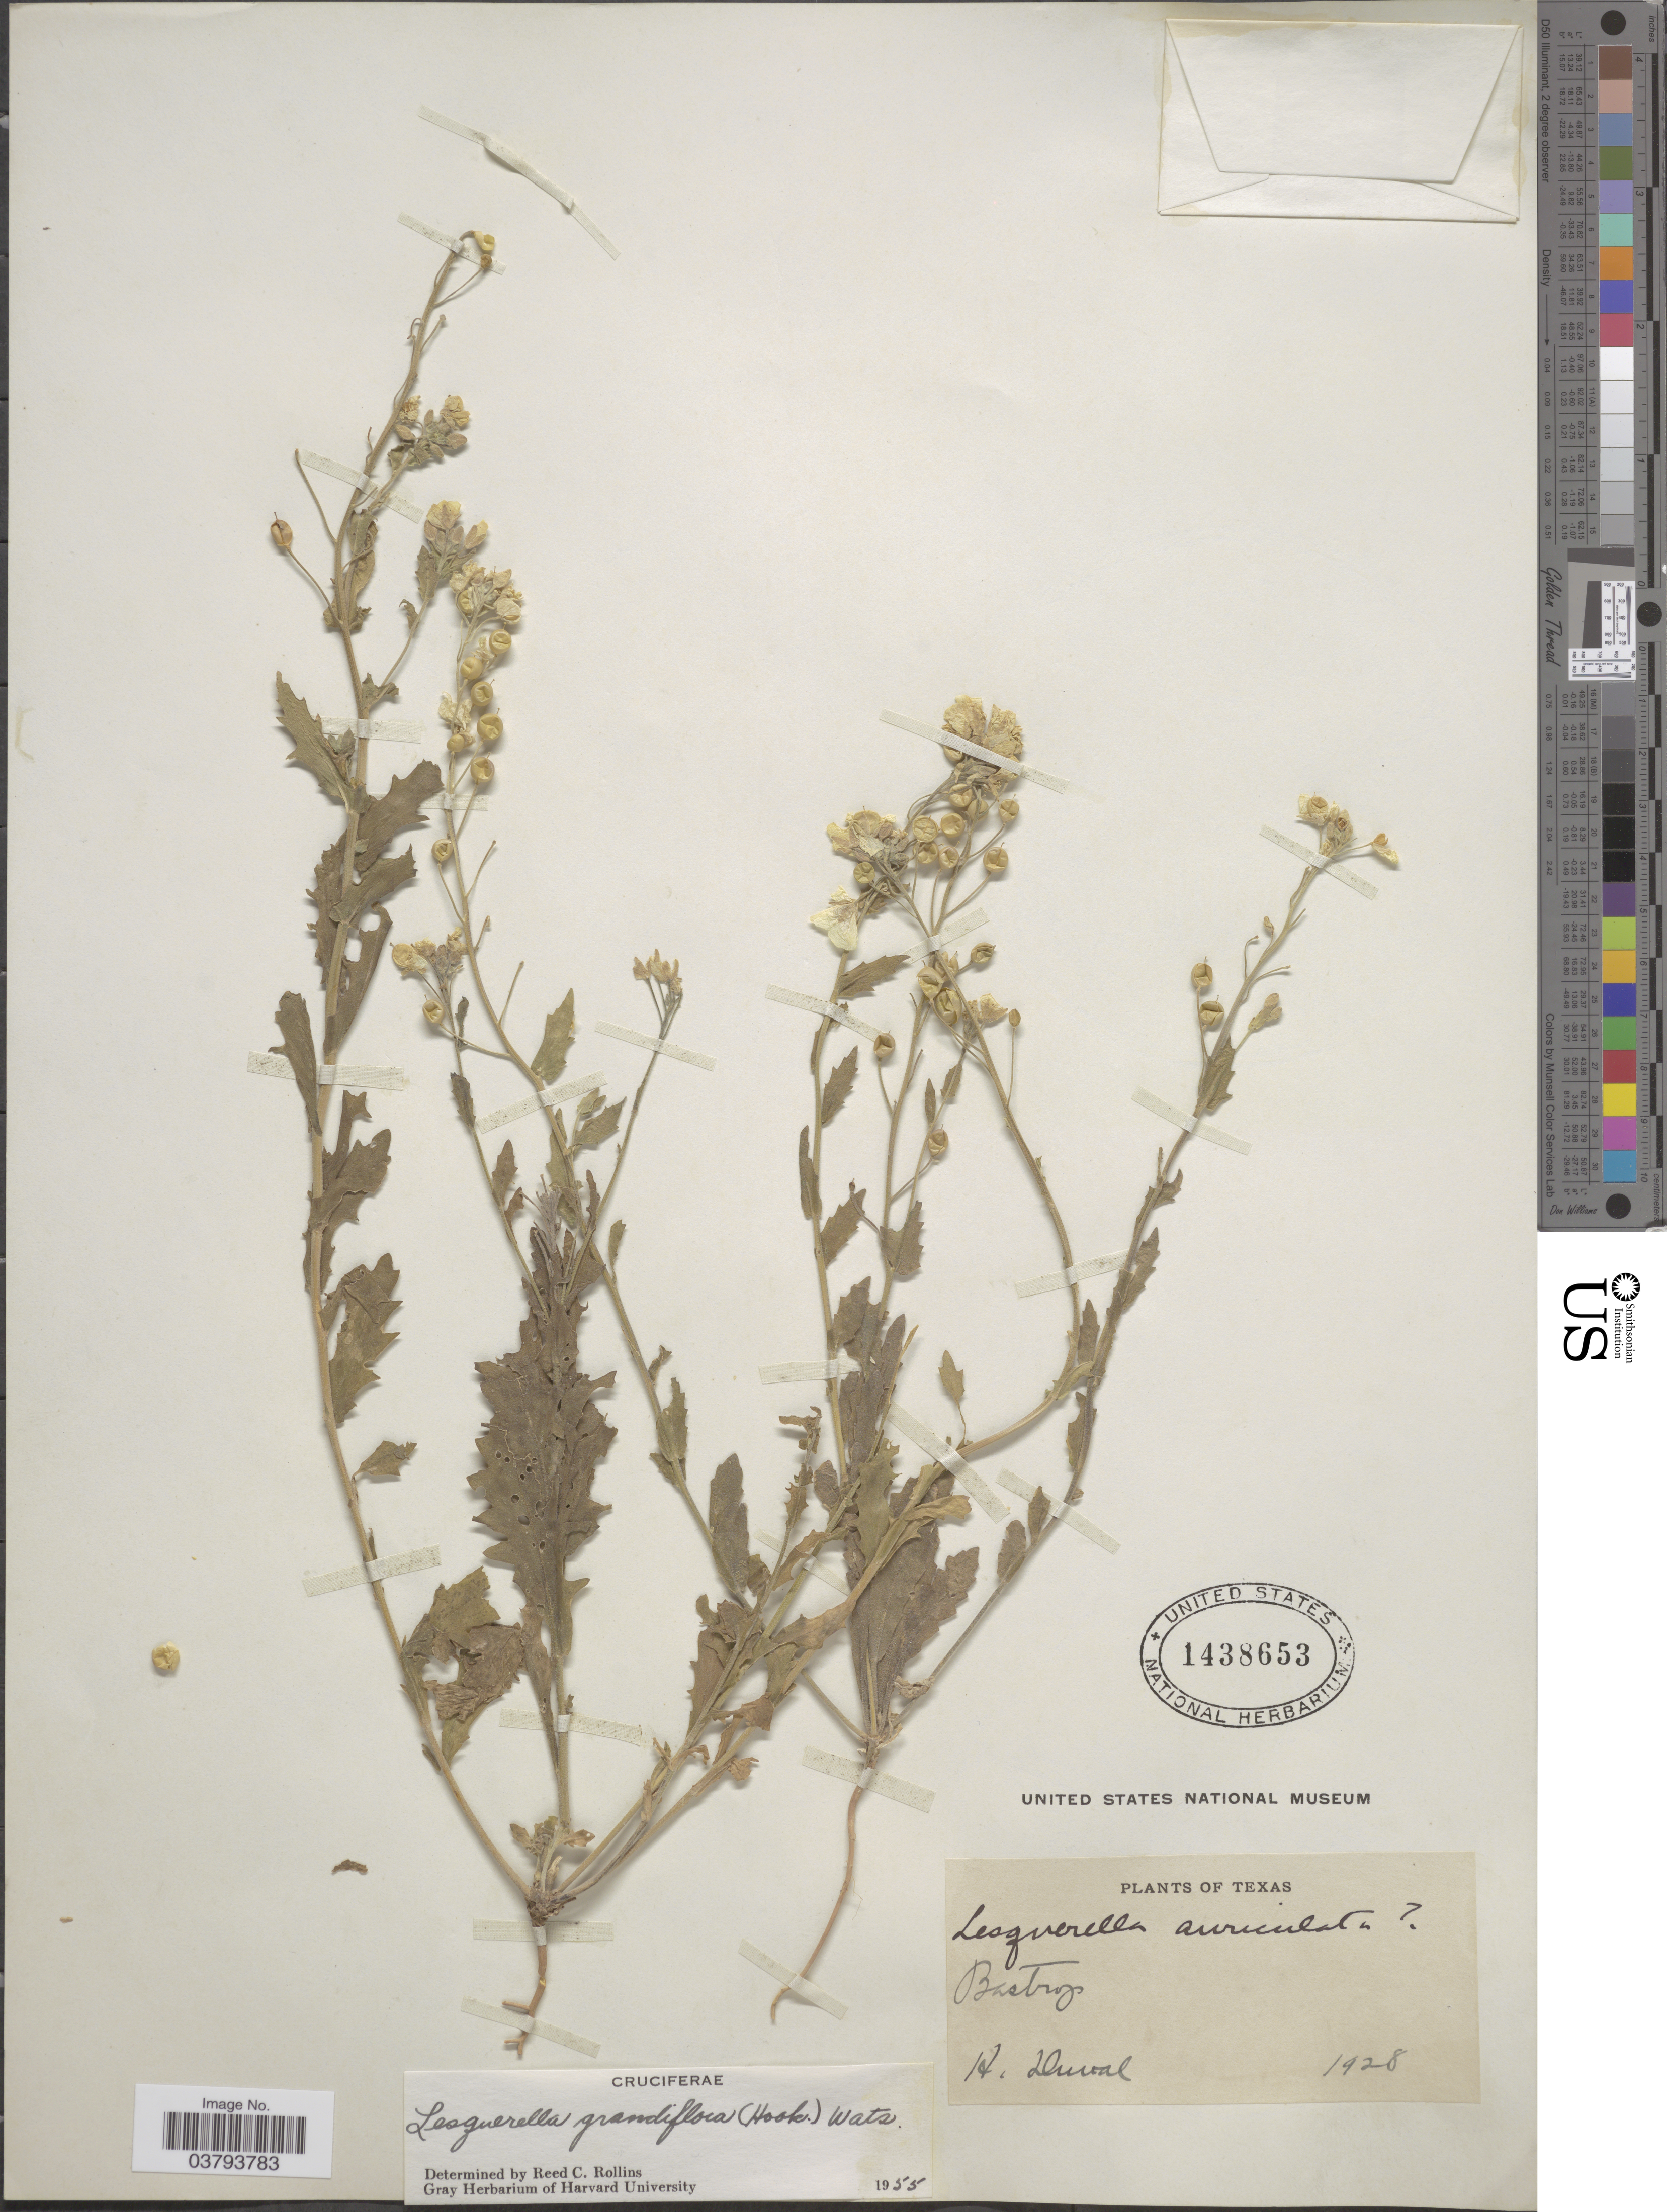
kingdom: Plantae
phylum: Tracheophyta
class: Magnoliopsida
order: Brassicales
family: Brassicaceae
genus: Lesquerella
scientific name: Lesquerella grandiflora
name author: S. Watson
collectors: H. Duval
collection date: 1928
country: United States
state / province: Texas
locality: Bastrop.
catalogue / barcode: US 1438653